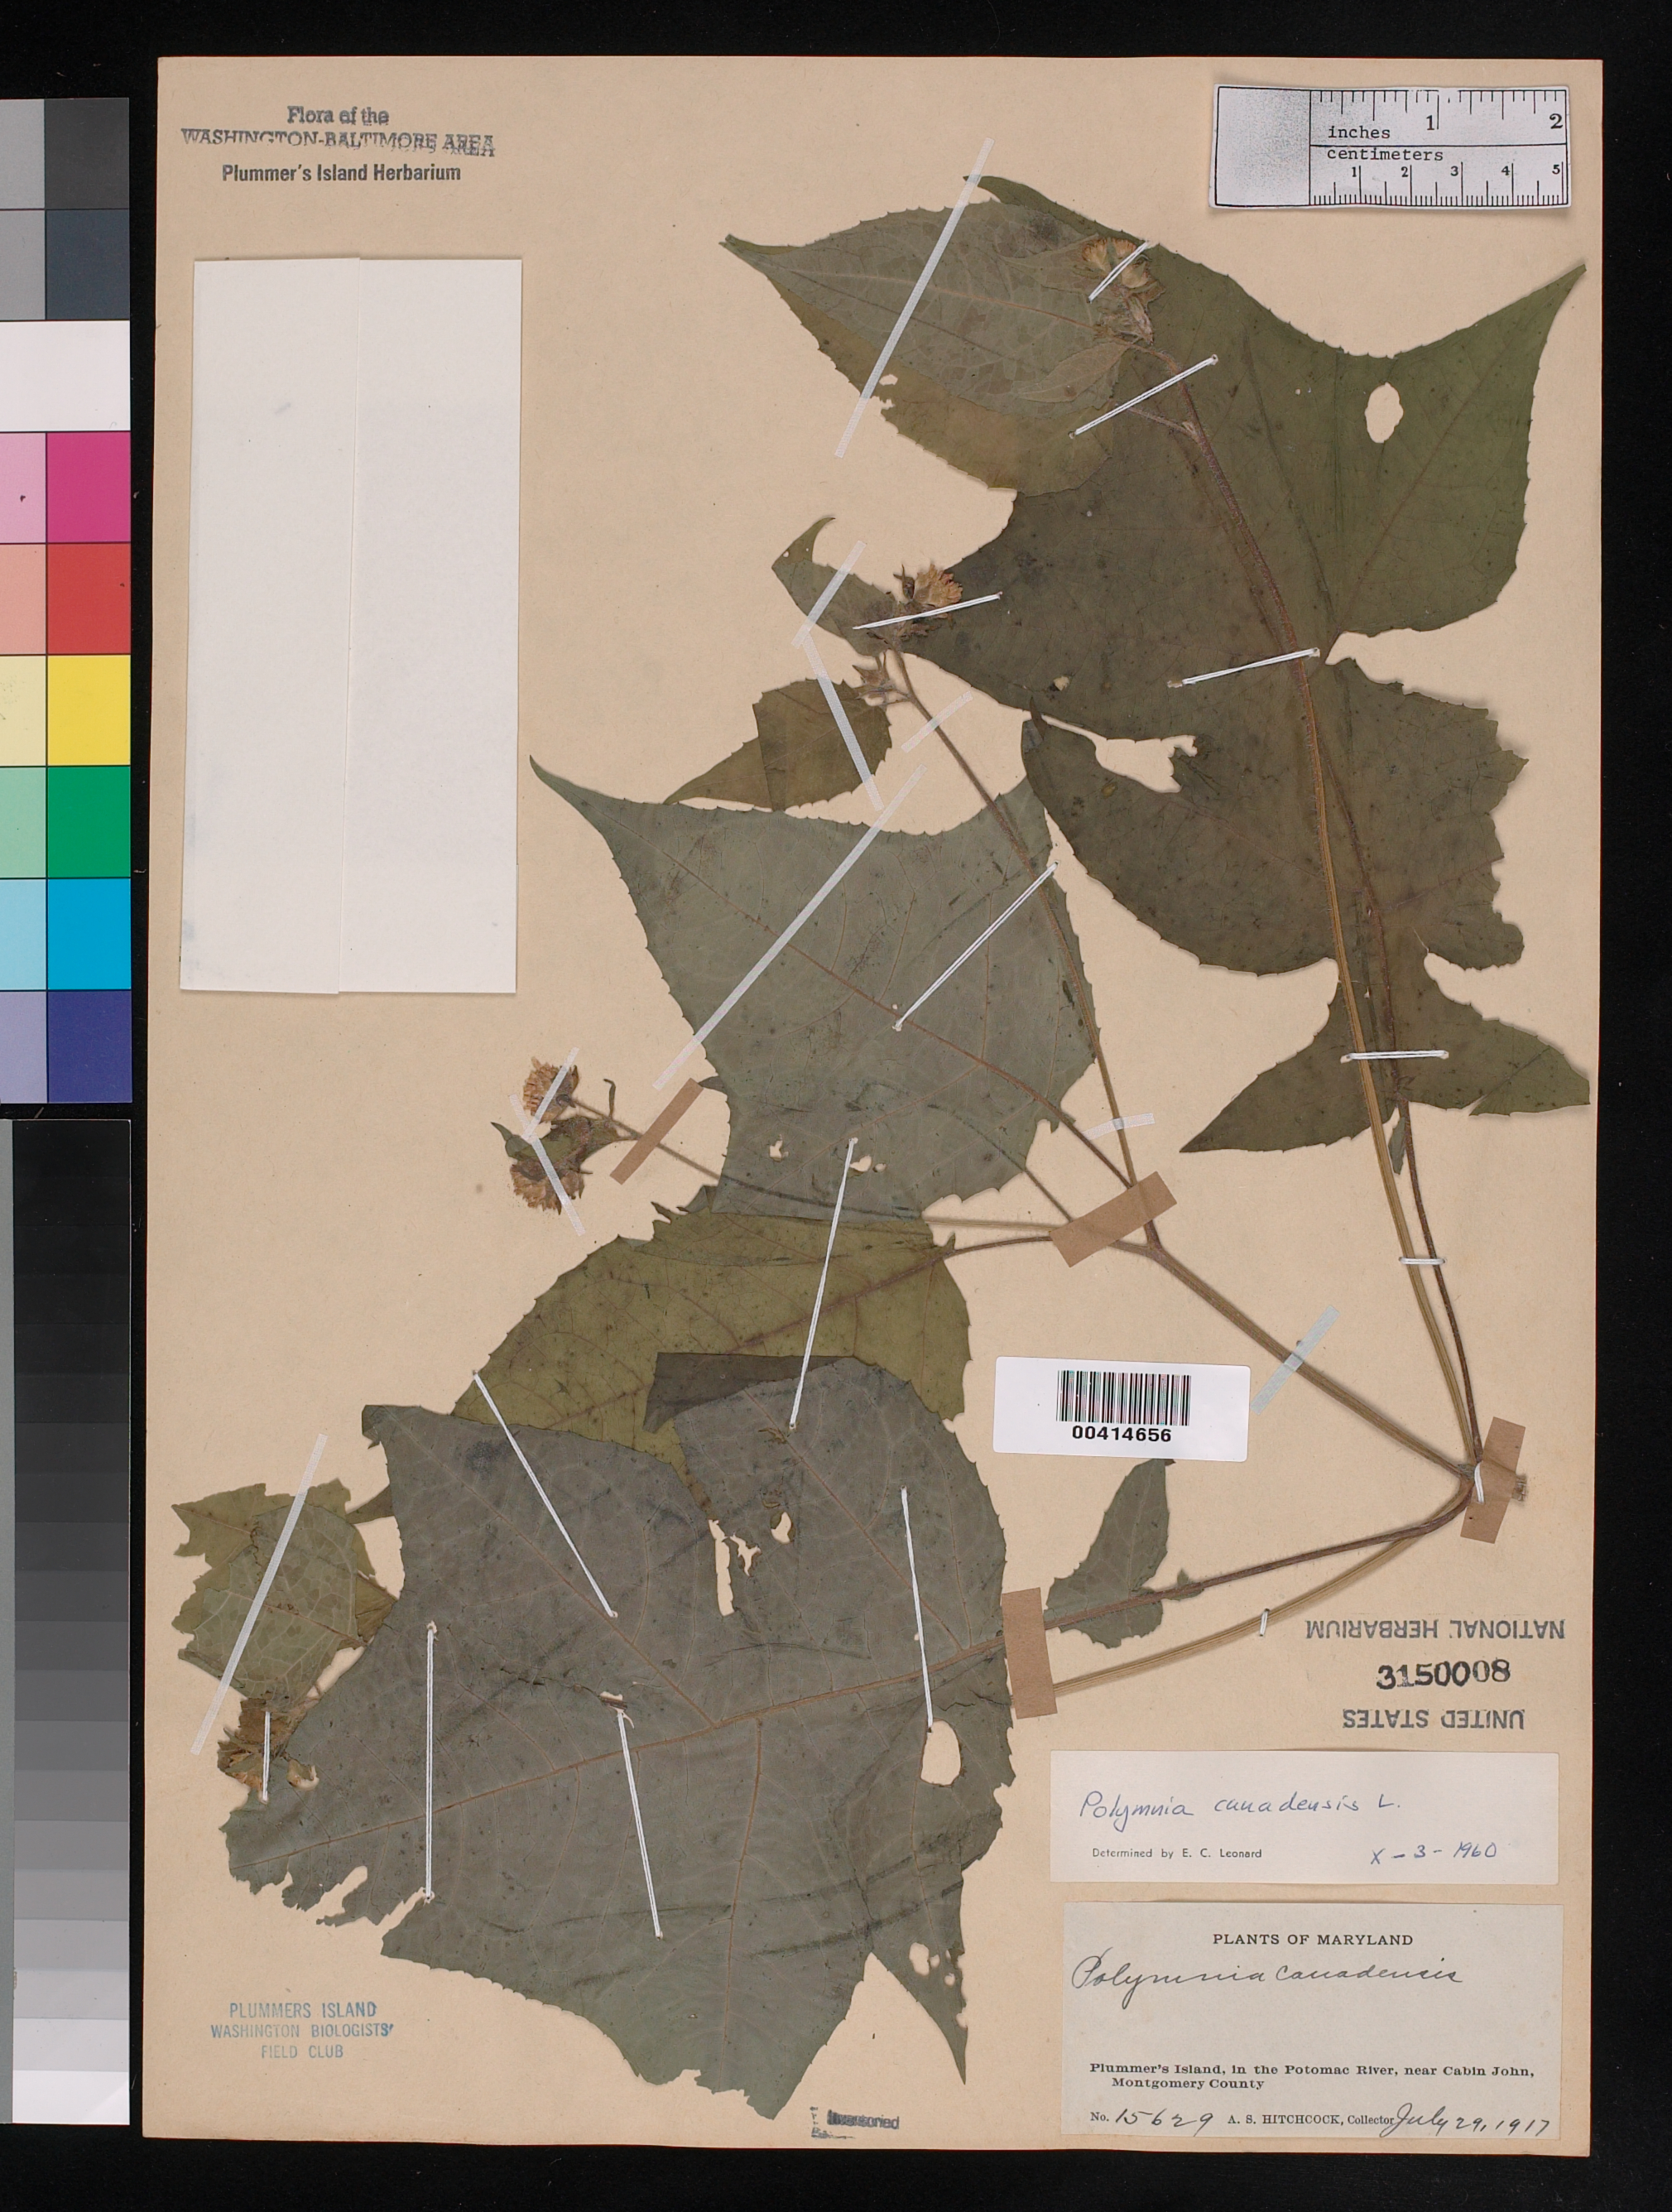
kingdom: Plantae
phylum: Tracheophyta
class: Magnoliopsida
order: Asterales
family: Asteraceae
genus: Polymnia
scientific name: Polymnia canadensis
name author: L.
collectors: A. S. Hitchcock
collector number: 15629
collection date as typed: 29 Jul 1917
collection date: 1917-07-29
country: United States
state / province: Maryland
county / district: Montgomery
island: Plummers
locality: Plummer's Island C. & O. Canal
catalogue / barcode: US 3150008